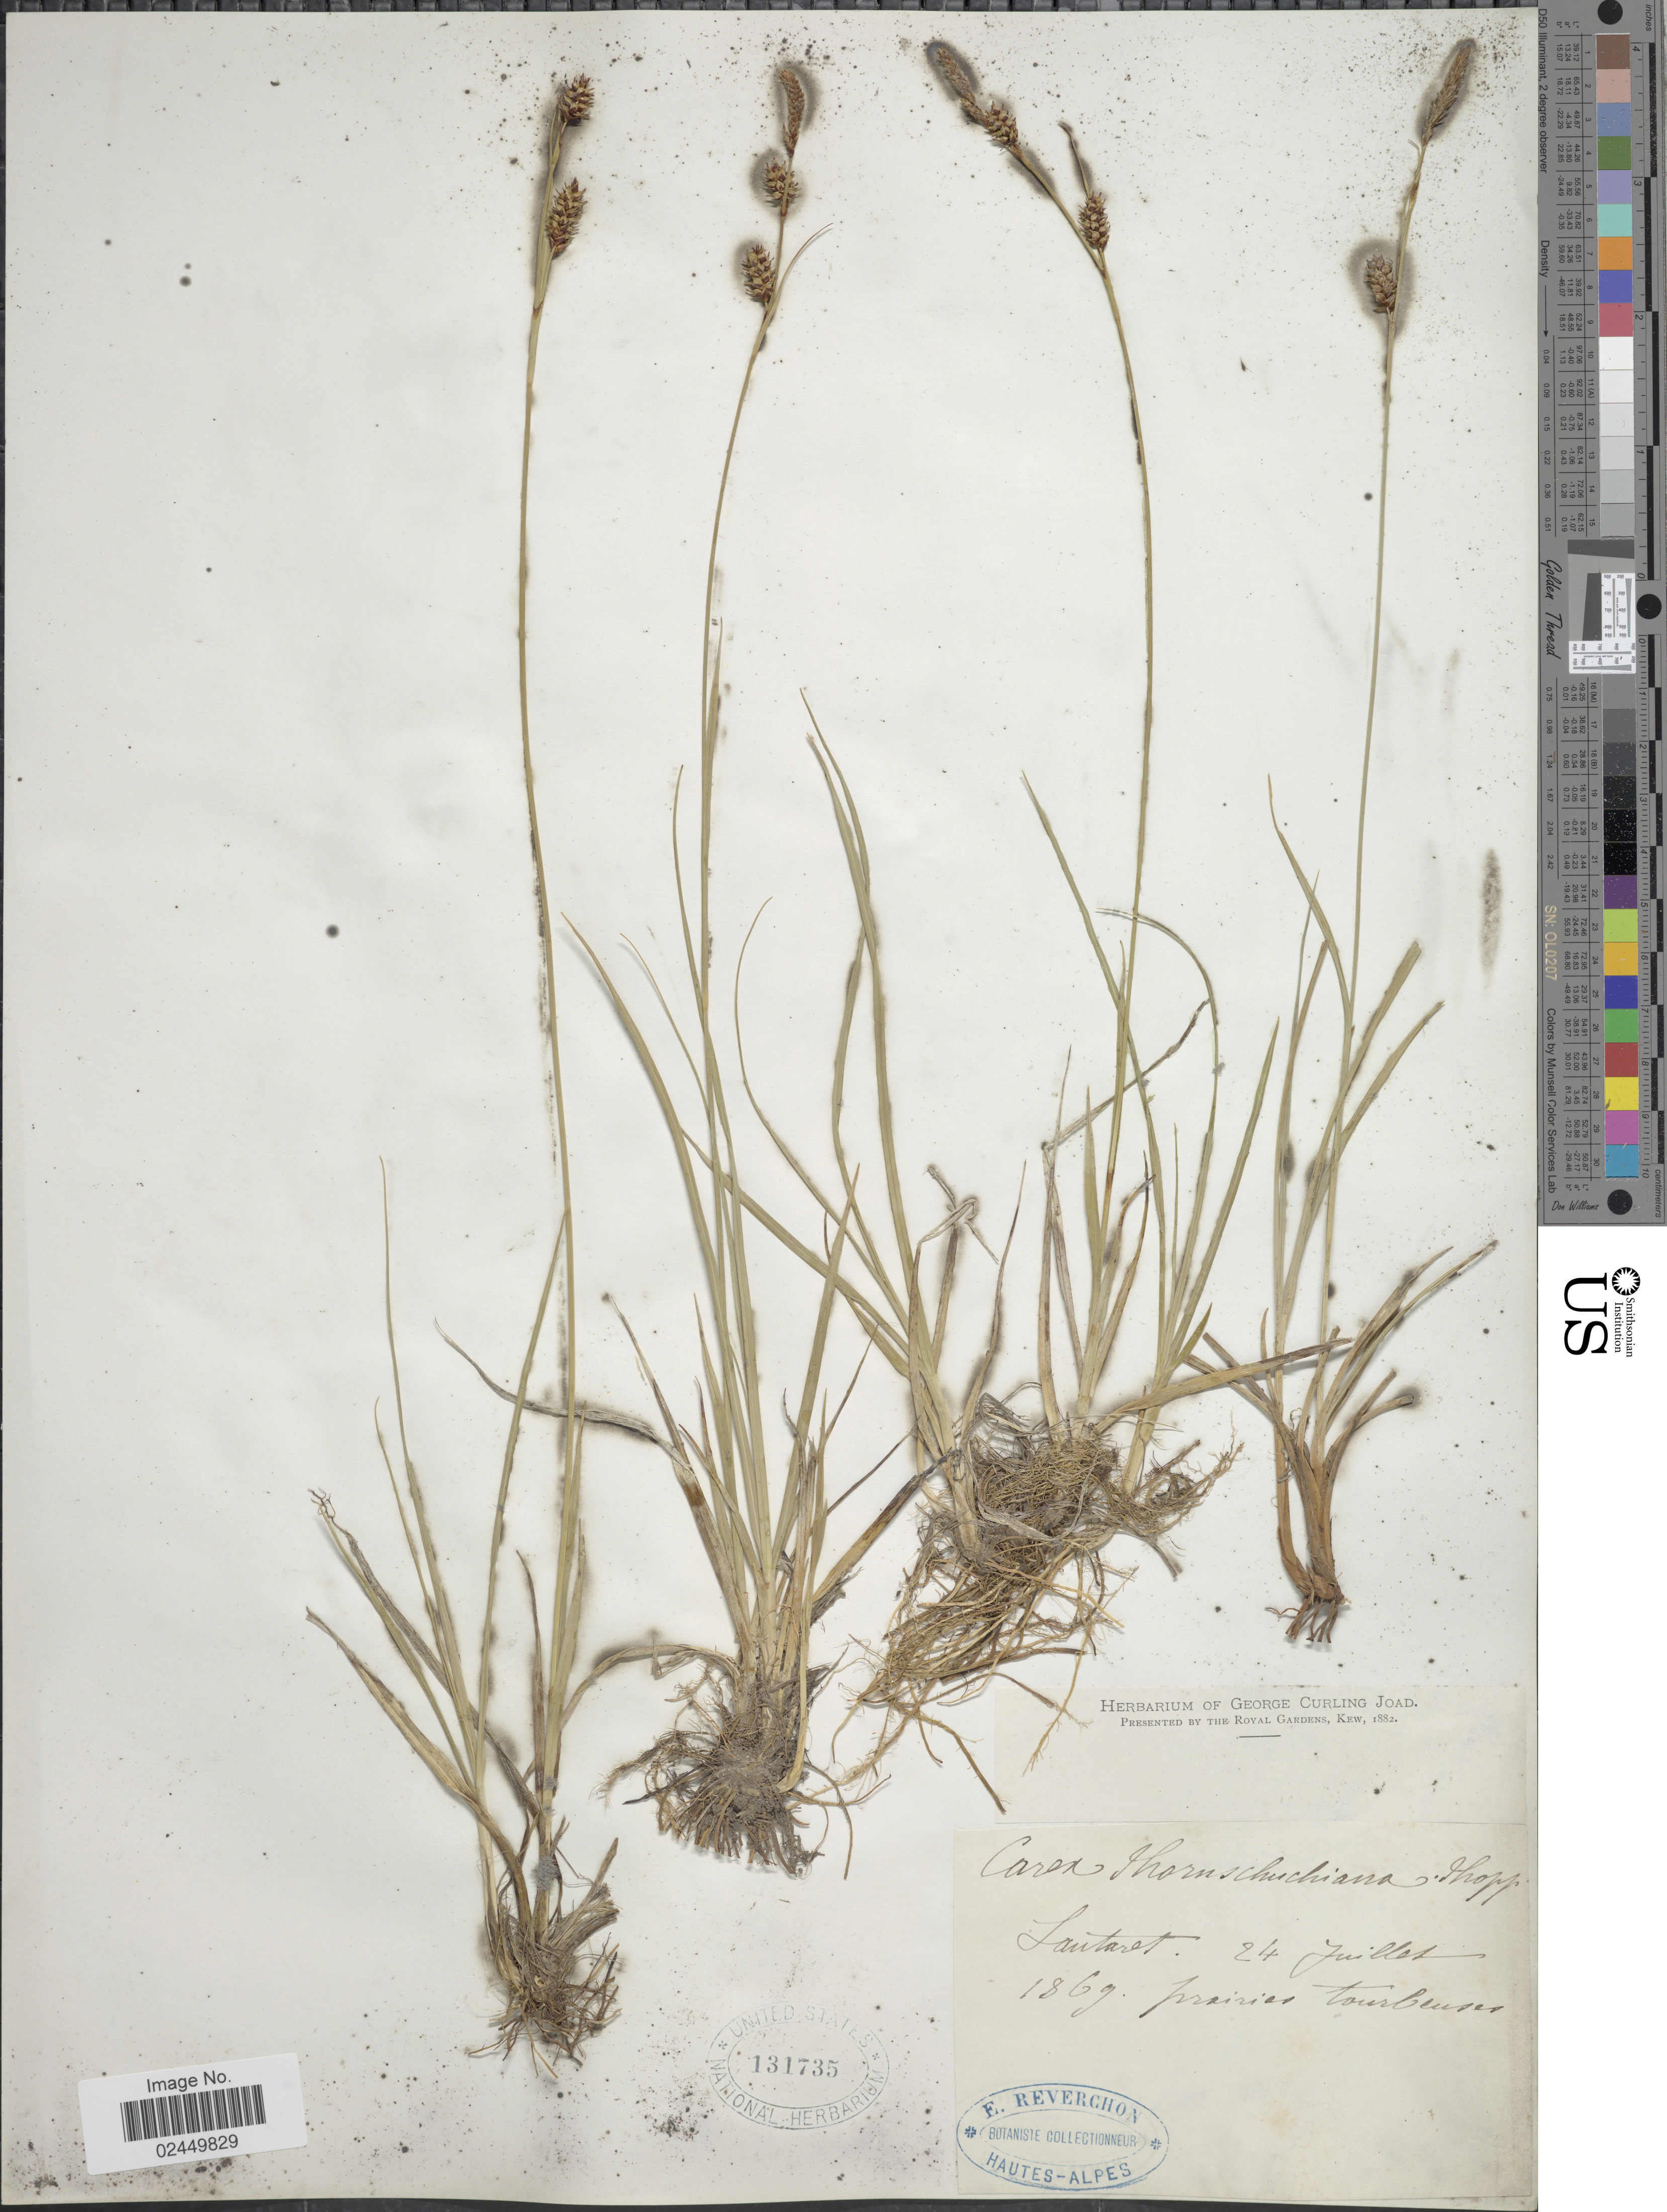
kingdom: Plantae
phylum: Tracheophyta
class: Liliopsida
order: Poales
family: Cyperaceae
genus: Carex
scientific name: Carex hostiana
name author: DC.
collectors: E. Reverchon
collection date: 1869-07-24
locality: Sautaret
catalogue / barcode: US 131735